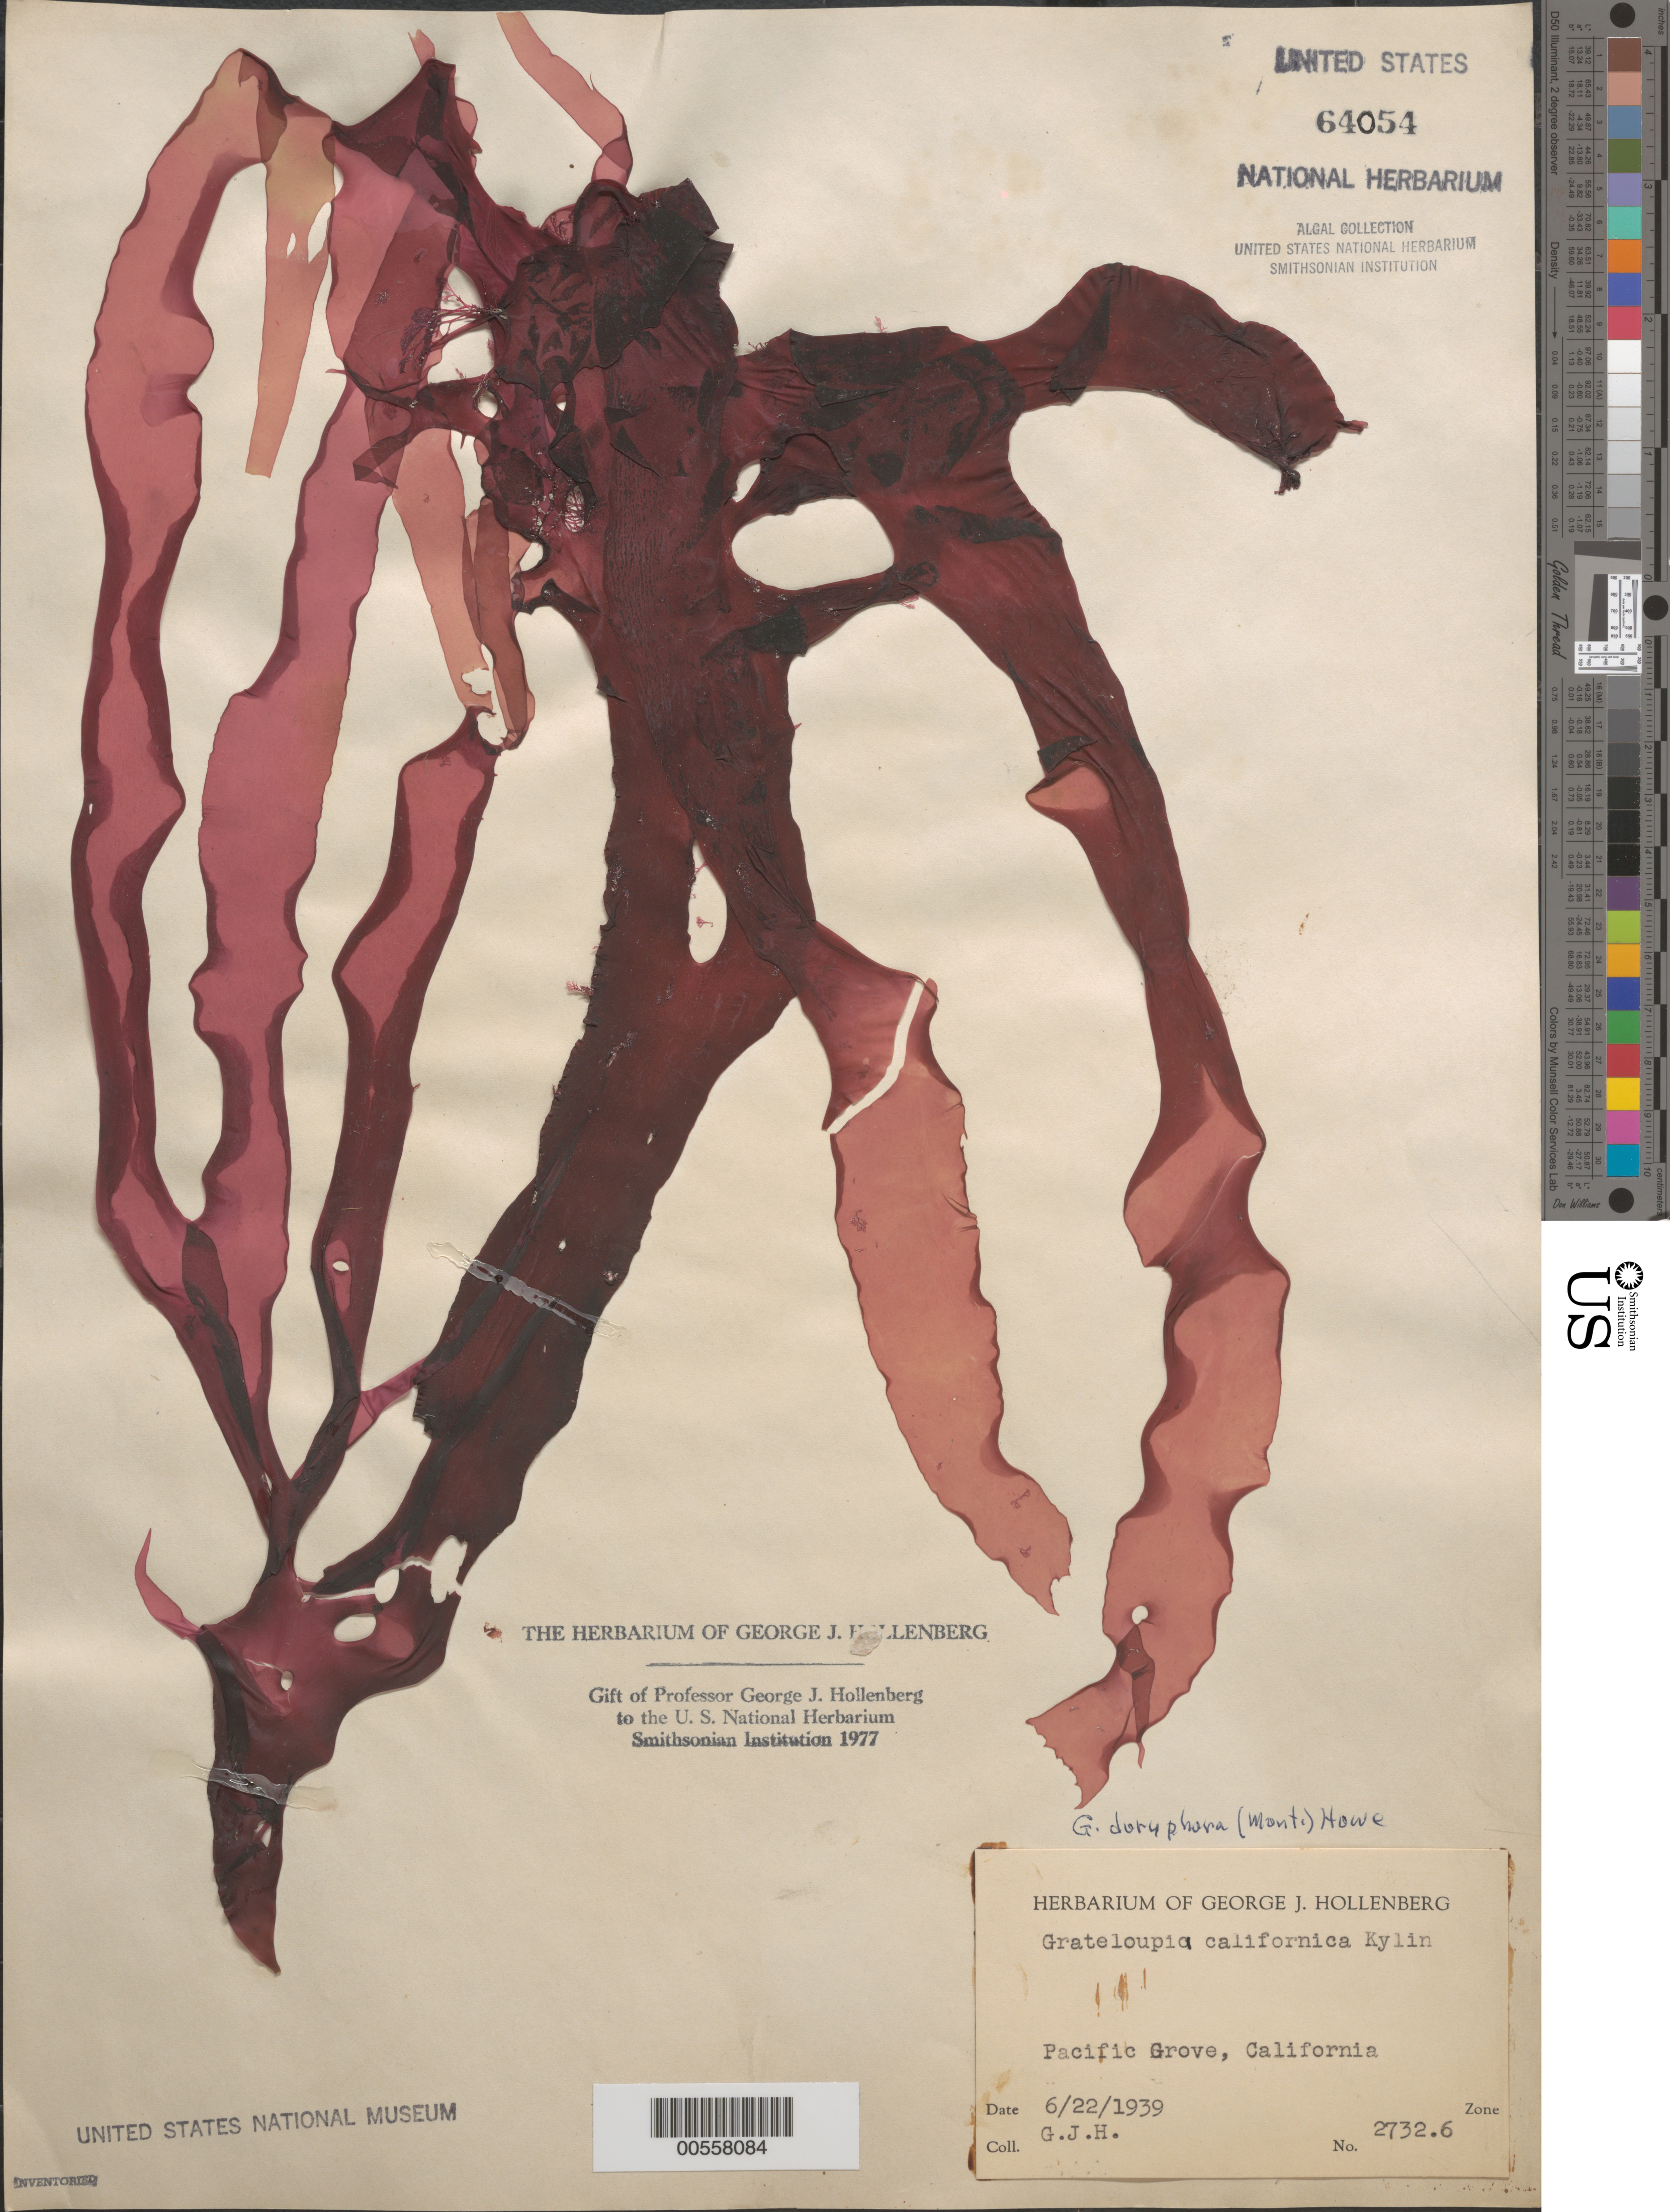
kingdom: Plantae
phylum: Rhodophyta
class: Florideophyceae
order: Halymeniales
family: Halymeniaceae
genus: Grateloupia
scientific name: Grateloupia doryphora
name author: (Mont.) Howe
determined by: Hollenberg, George J.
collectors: G. Hollenberg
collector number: GJH 2732.6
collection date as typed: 22 Jun 1939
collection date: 1939-06-22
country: United States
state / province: California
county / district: Monterey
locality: Pacific Grove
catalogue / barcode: US 64054